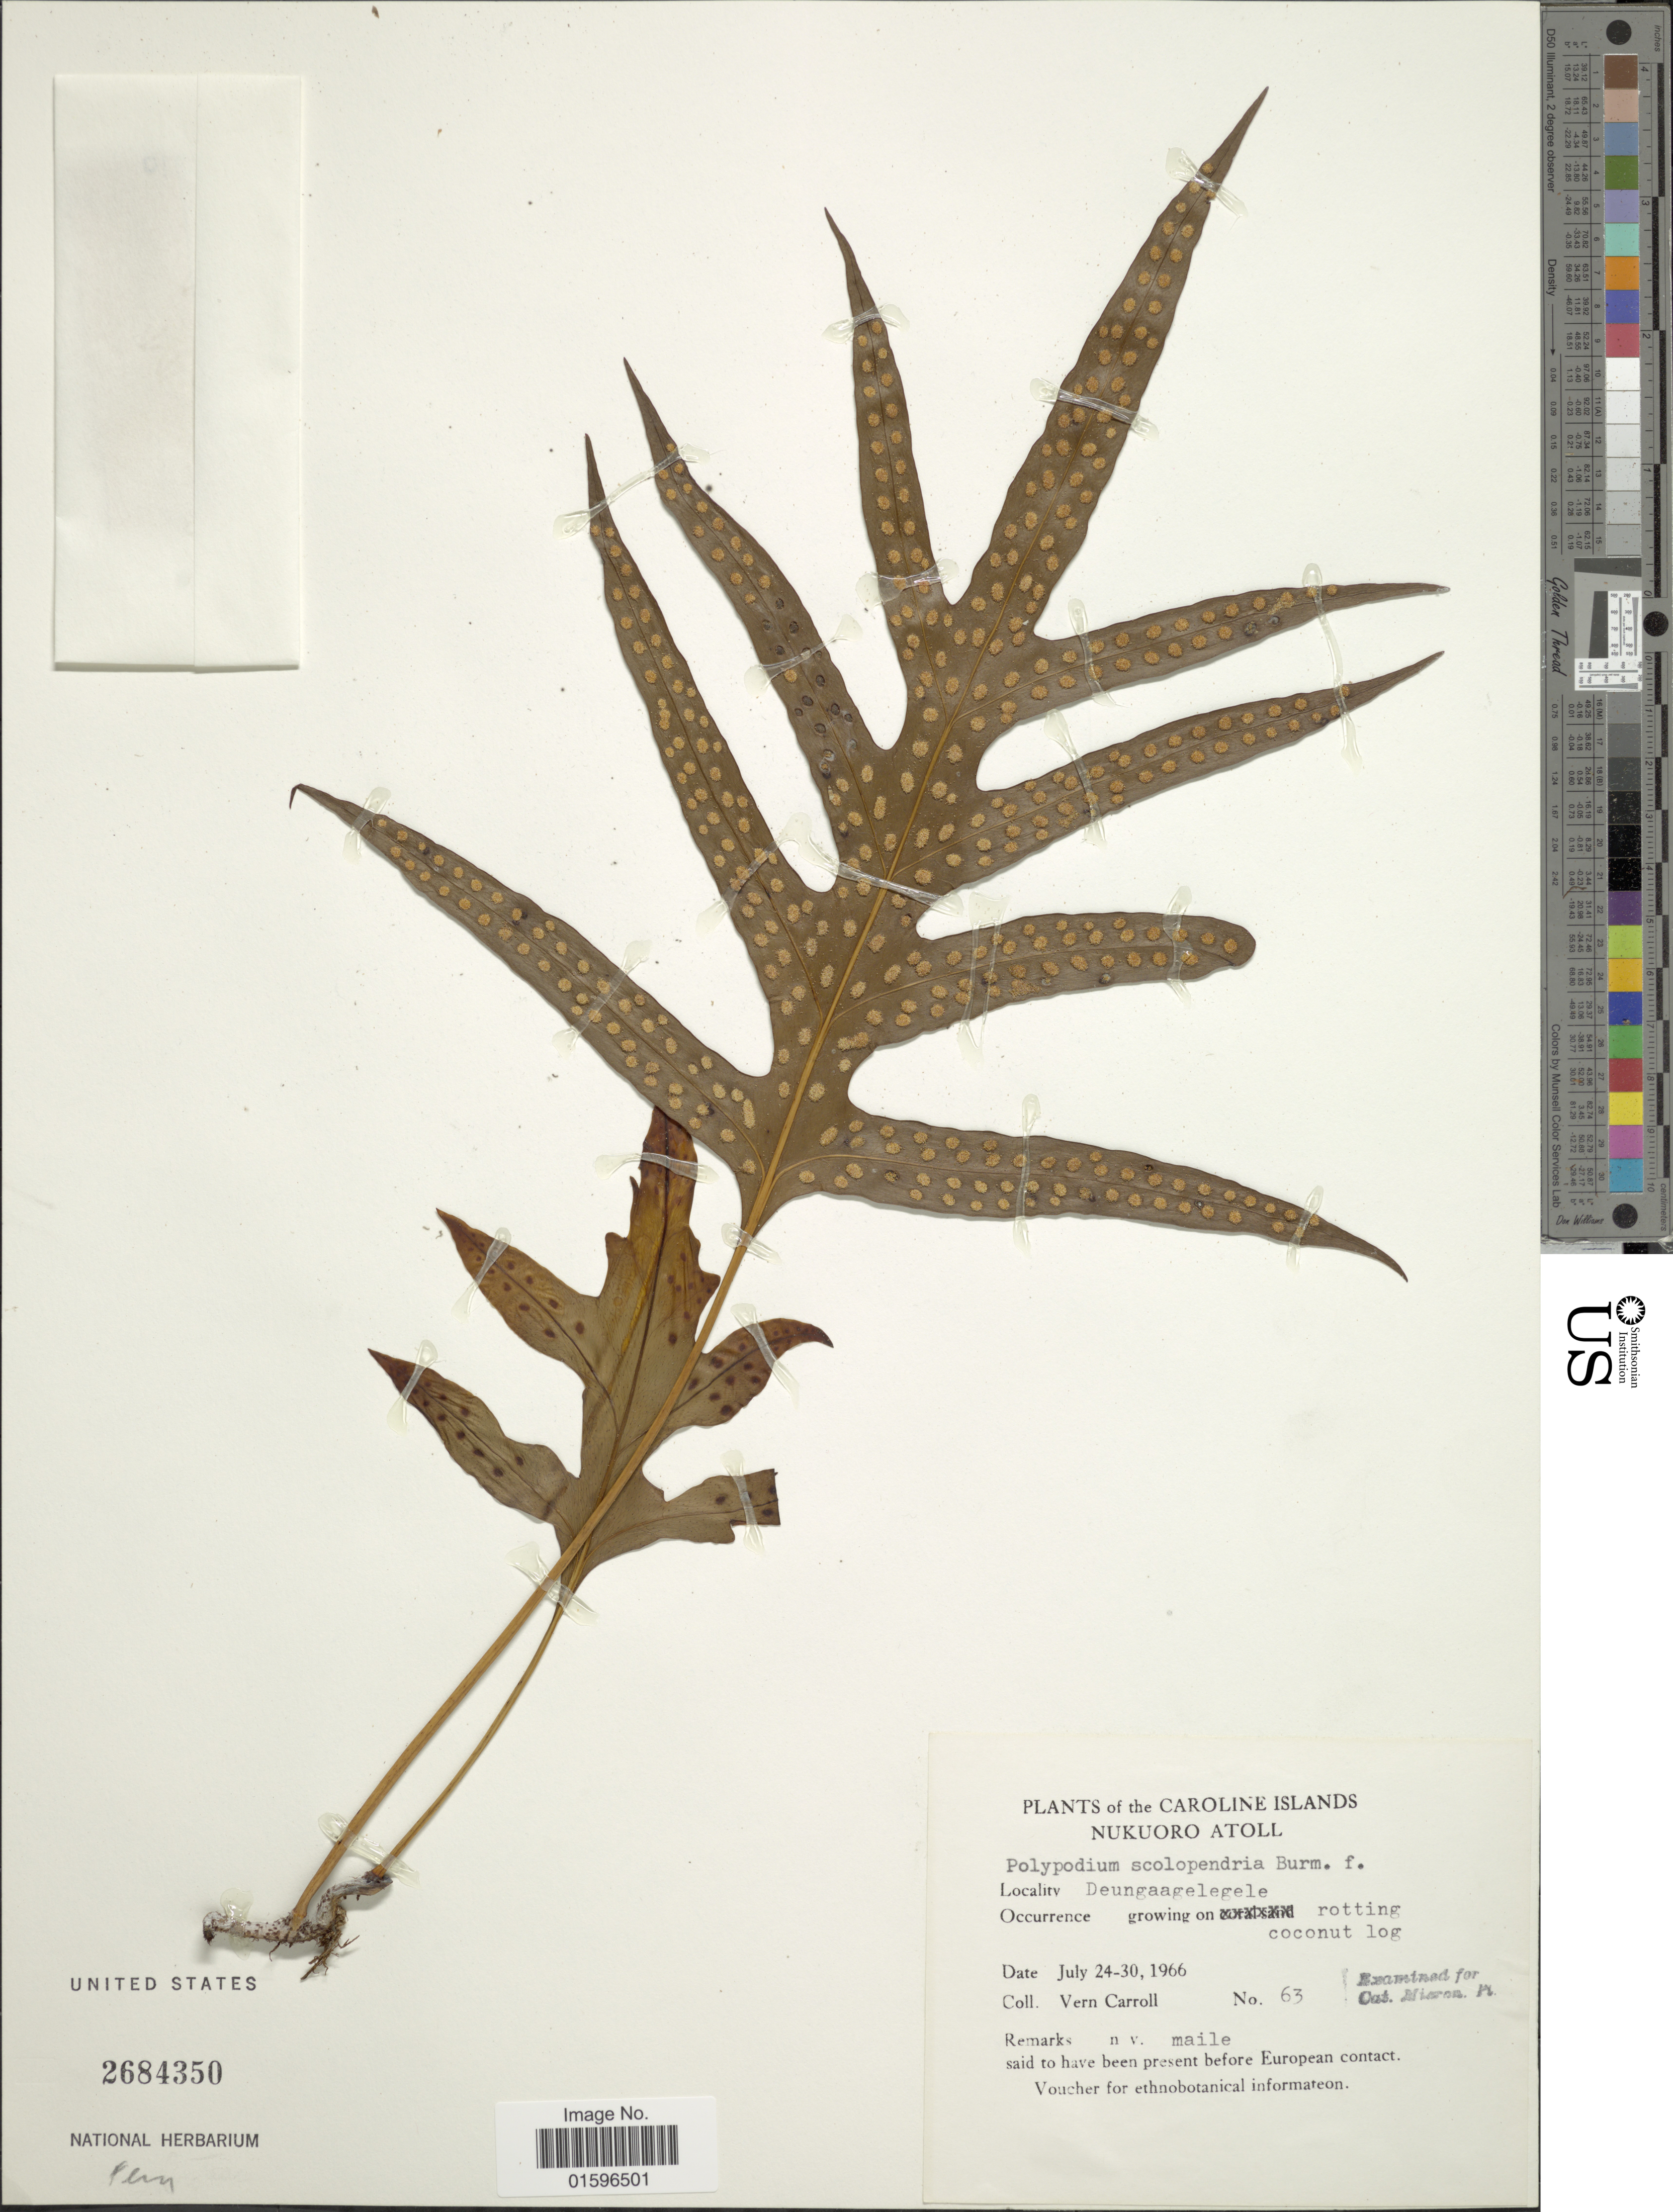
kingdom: Plantae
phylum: Tracheophyta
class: Polypodiopsida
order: Polypodiales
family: Polypodiaceae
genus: Polypodium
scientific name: Polypodium scolopendria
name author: Burm. f.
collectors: V. Carroll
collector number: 63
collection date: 1966-07-24/1966-07-30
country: Micronesia, Federated States of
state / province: Pohnpei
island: Nukuoro Atoll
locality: Carolines Islands, Nukuoro Atoll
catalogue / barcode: US 2684350